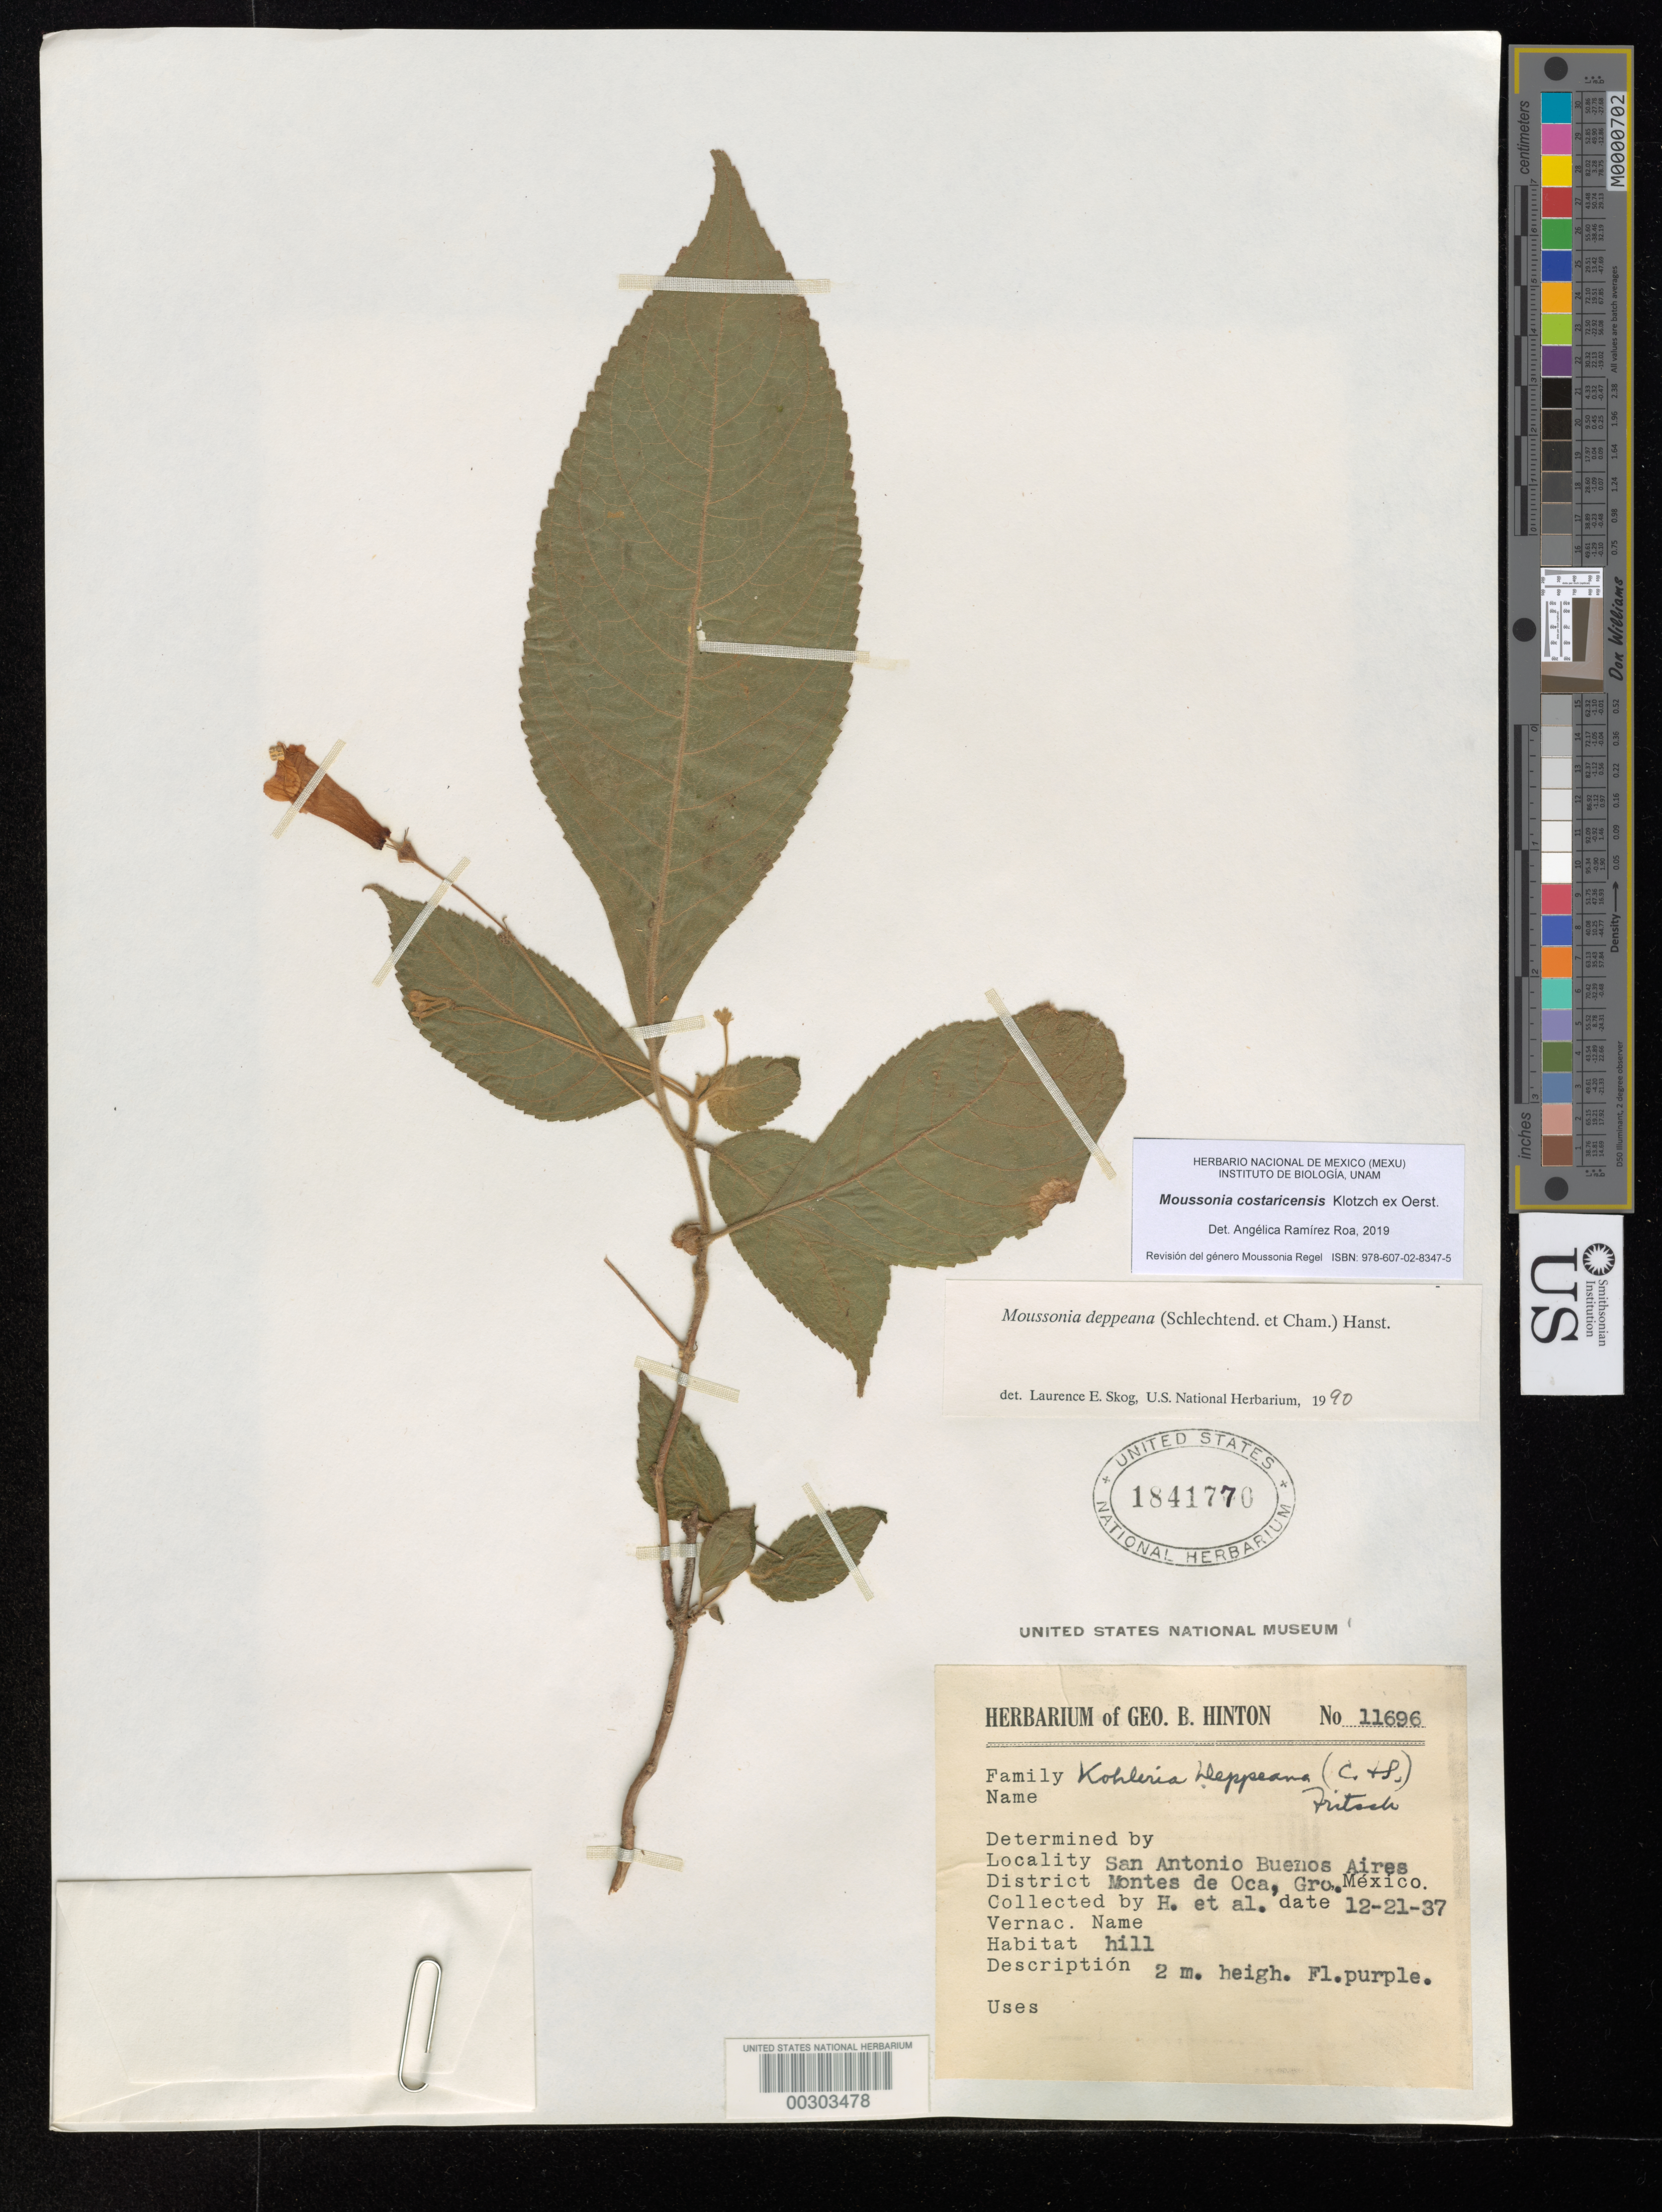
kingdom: Plantae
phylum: Tracheophyta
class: Magnoliopsida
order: Lamiales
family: Gesneriaceae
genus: Moussonia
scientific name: Moussonia costaricensis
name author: Klotzsch ex Oerst.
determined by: Ramírez-Roa, A.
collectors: G. B. Hinton & et al.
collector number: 11696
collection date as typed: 21 Dec 1937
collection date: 1937-12-21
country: Mexico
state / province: Guerrero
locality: Montes de Oca dist., San Antonio Buenos Aires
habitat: hill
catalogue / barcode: US 1841770